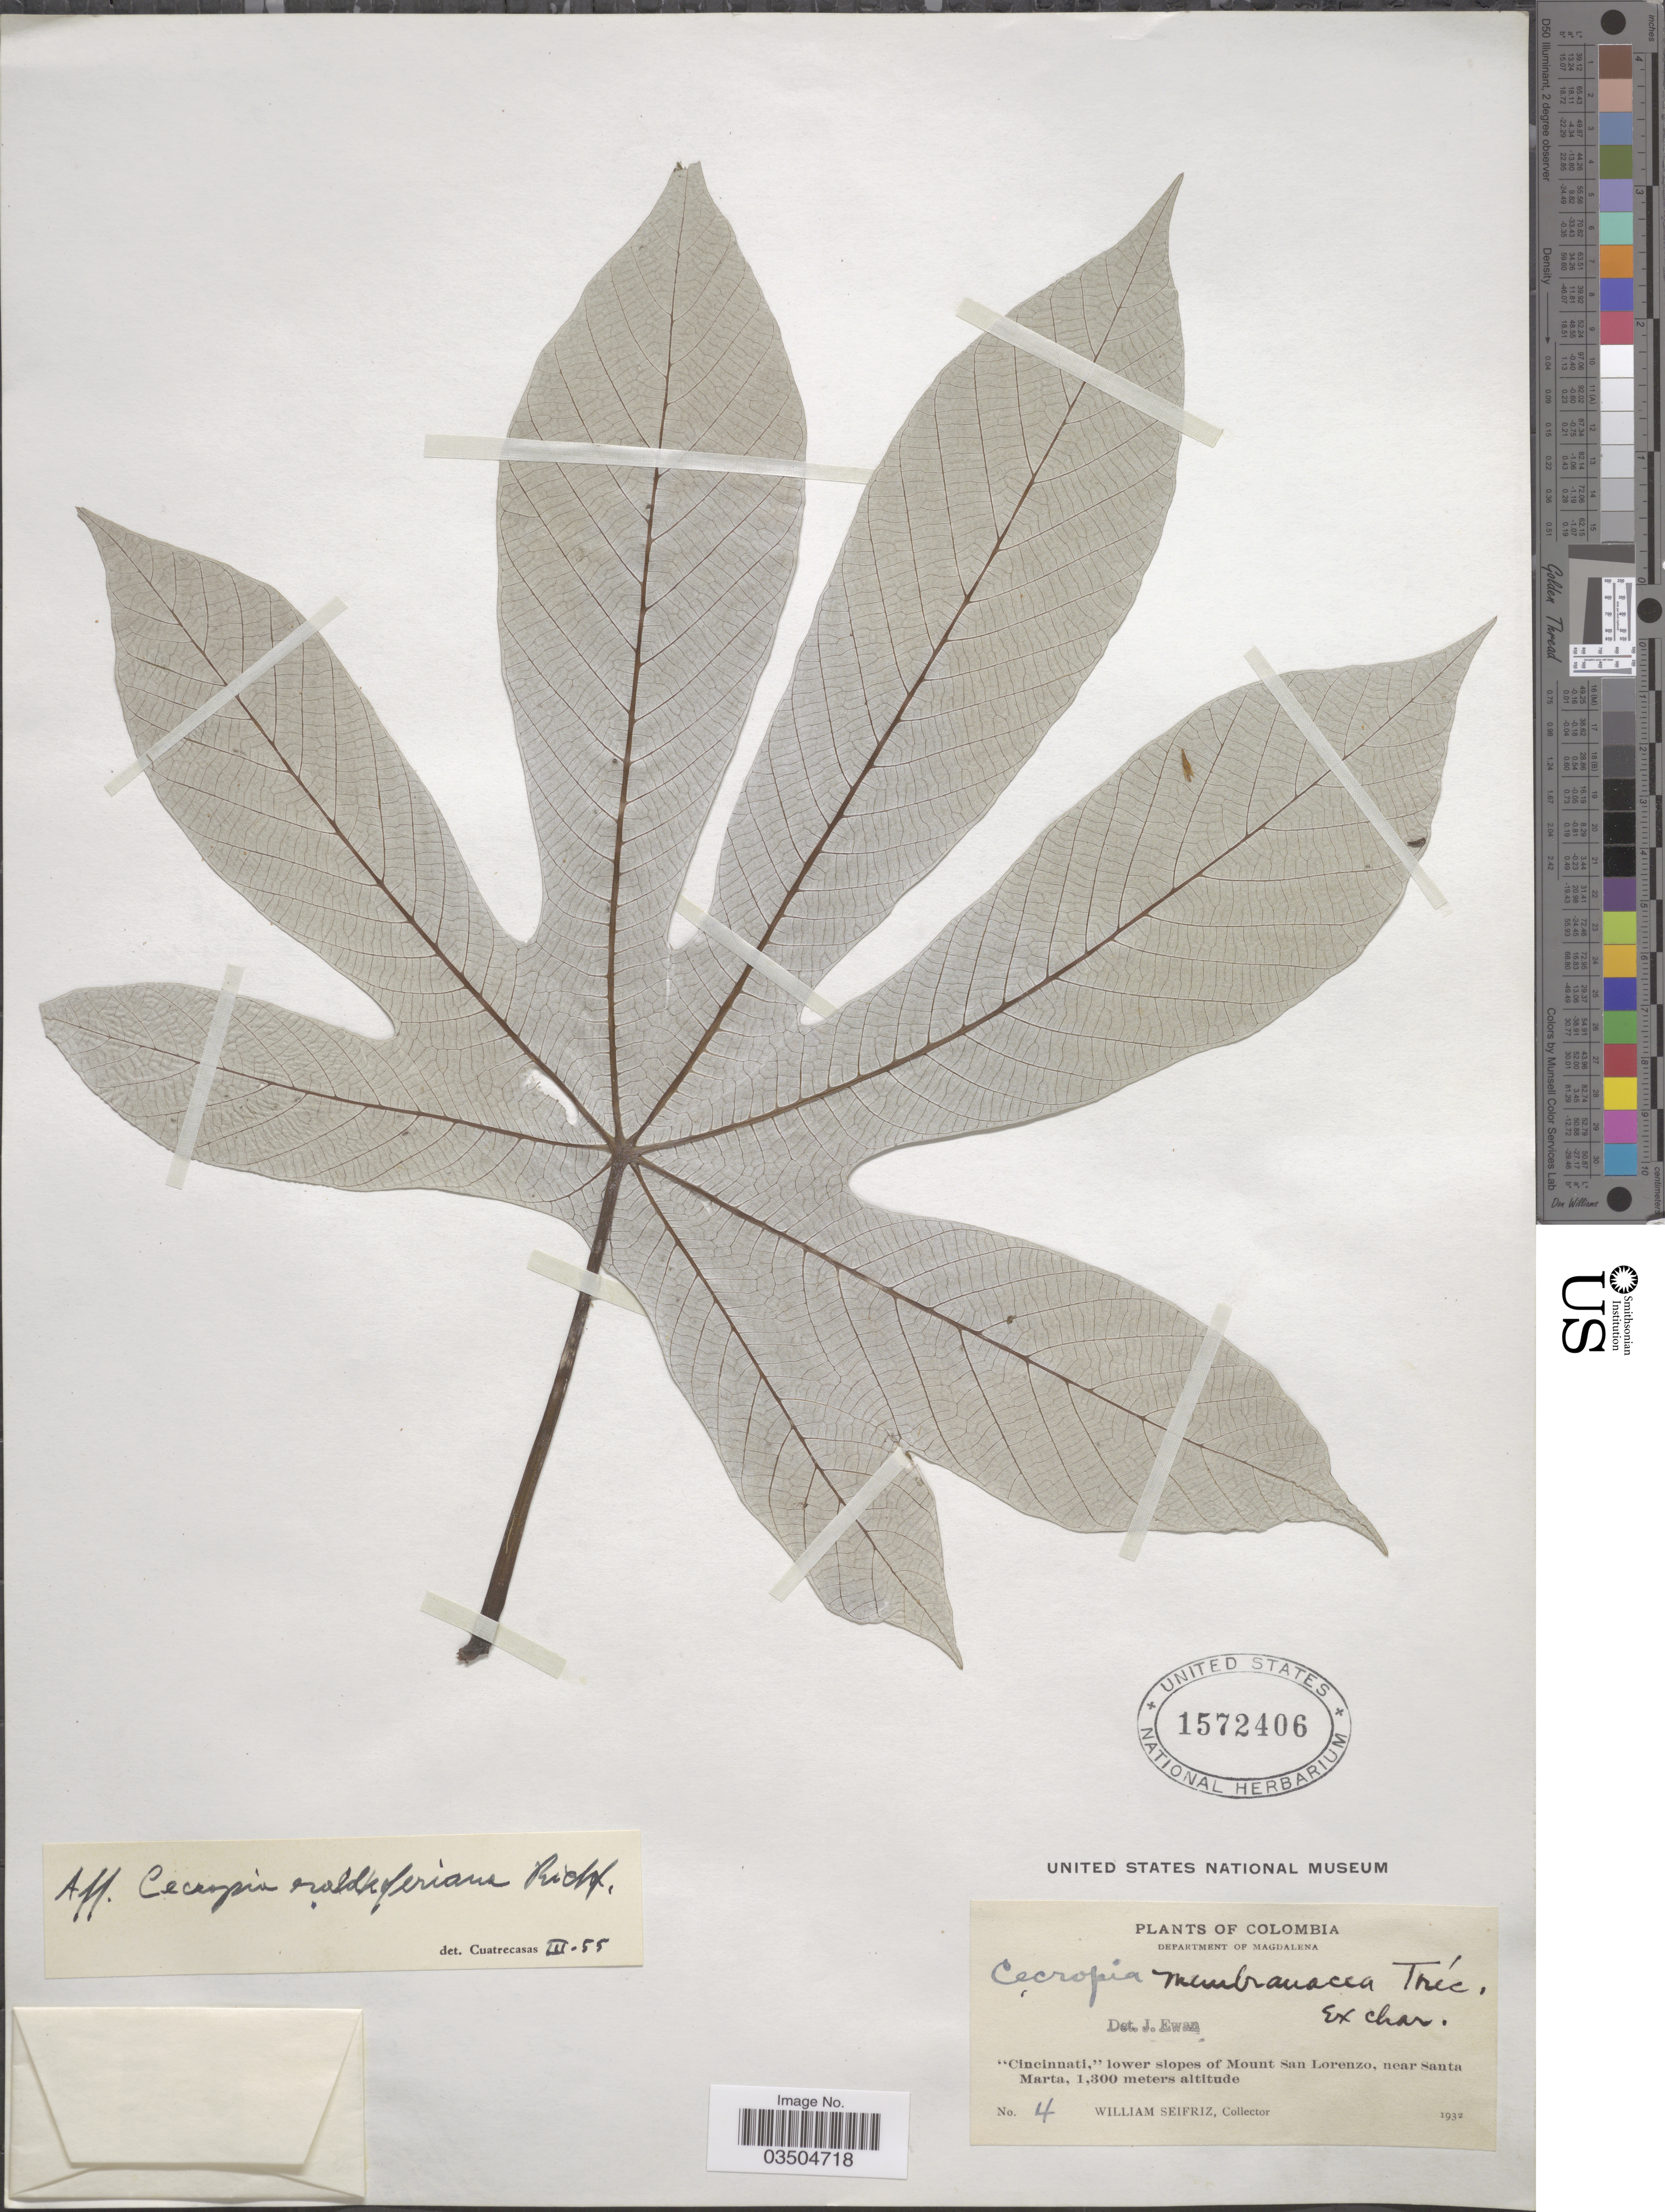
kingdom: Plantae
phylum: Tracheophyta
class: Magnoliopsida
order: Rosales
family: Urticaceae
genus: Cecropia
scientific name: Cecropia sp.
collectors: W. Seifriz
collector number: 4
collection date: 1932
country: Colombia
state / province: Magdalena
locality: Department of Magdalena. "Cincinnati," lower slopes of Mount San Lorenzo, near Santa Marta.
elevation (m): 1300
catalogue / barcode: US 1572406